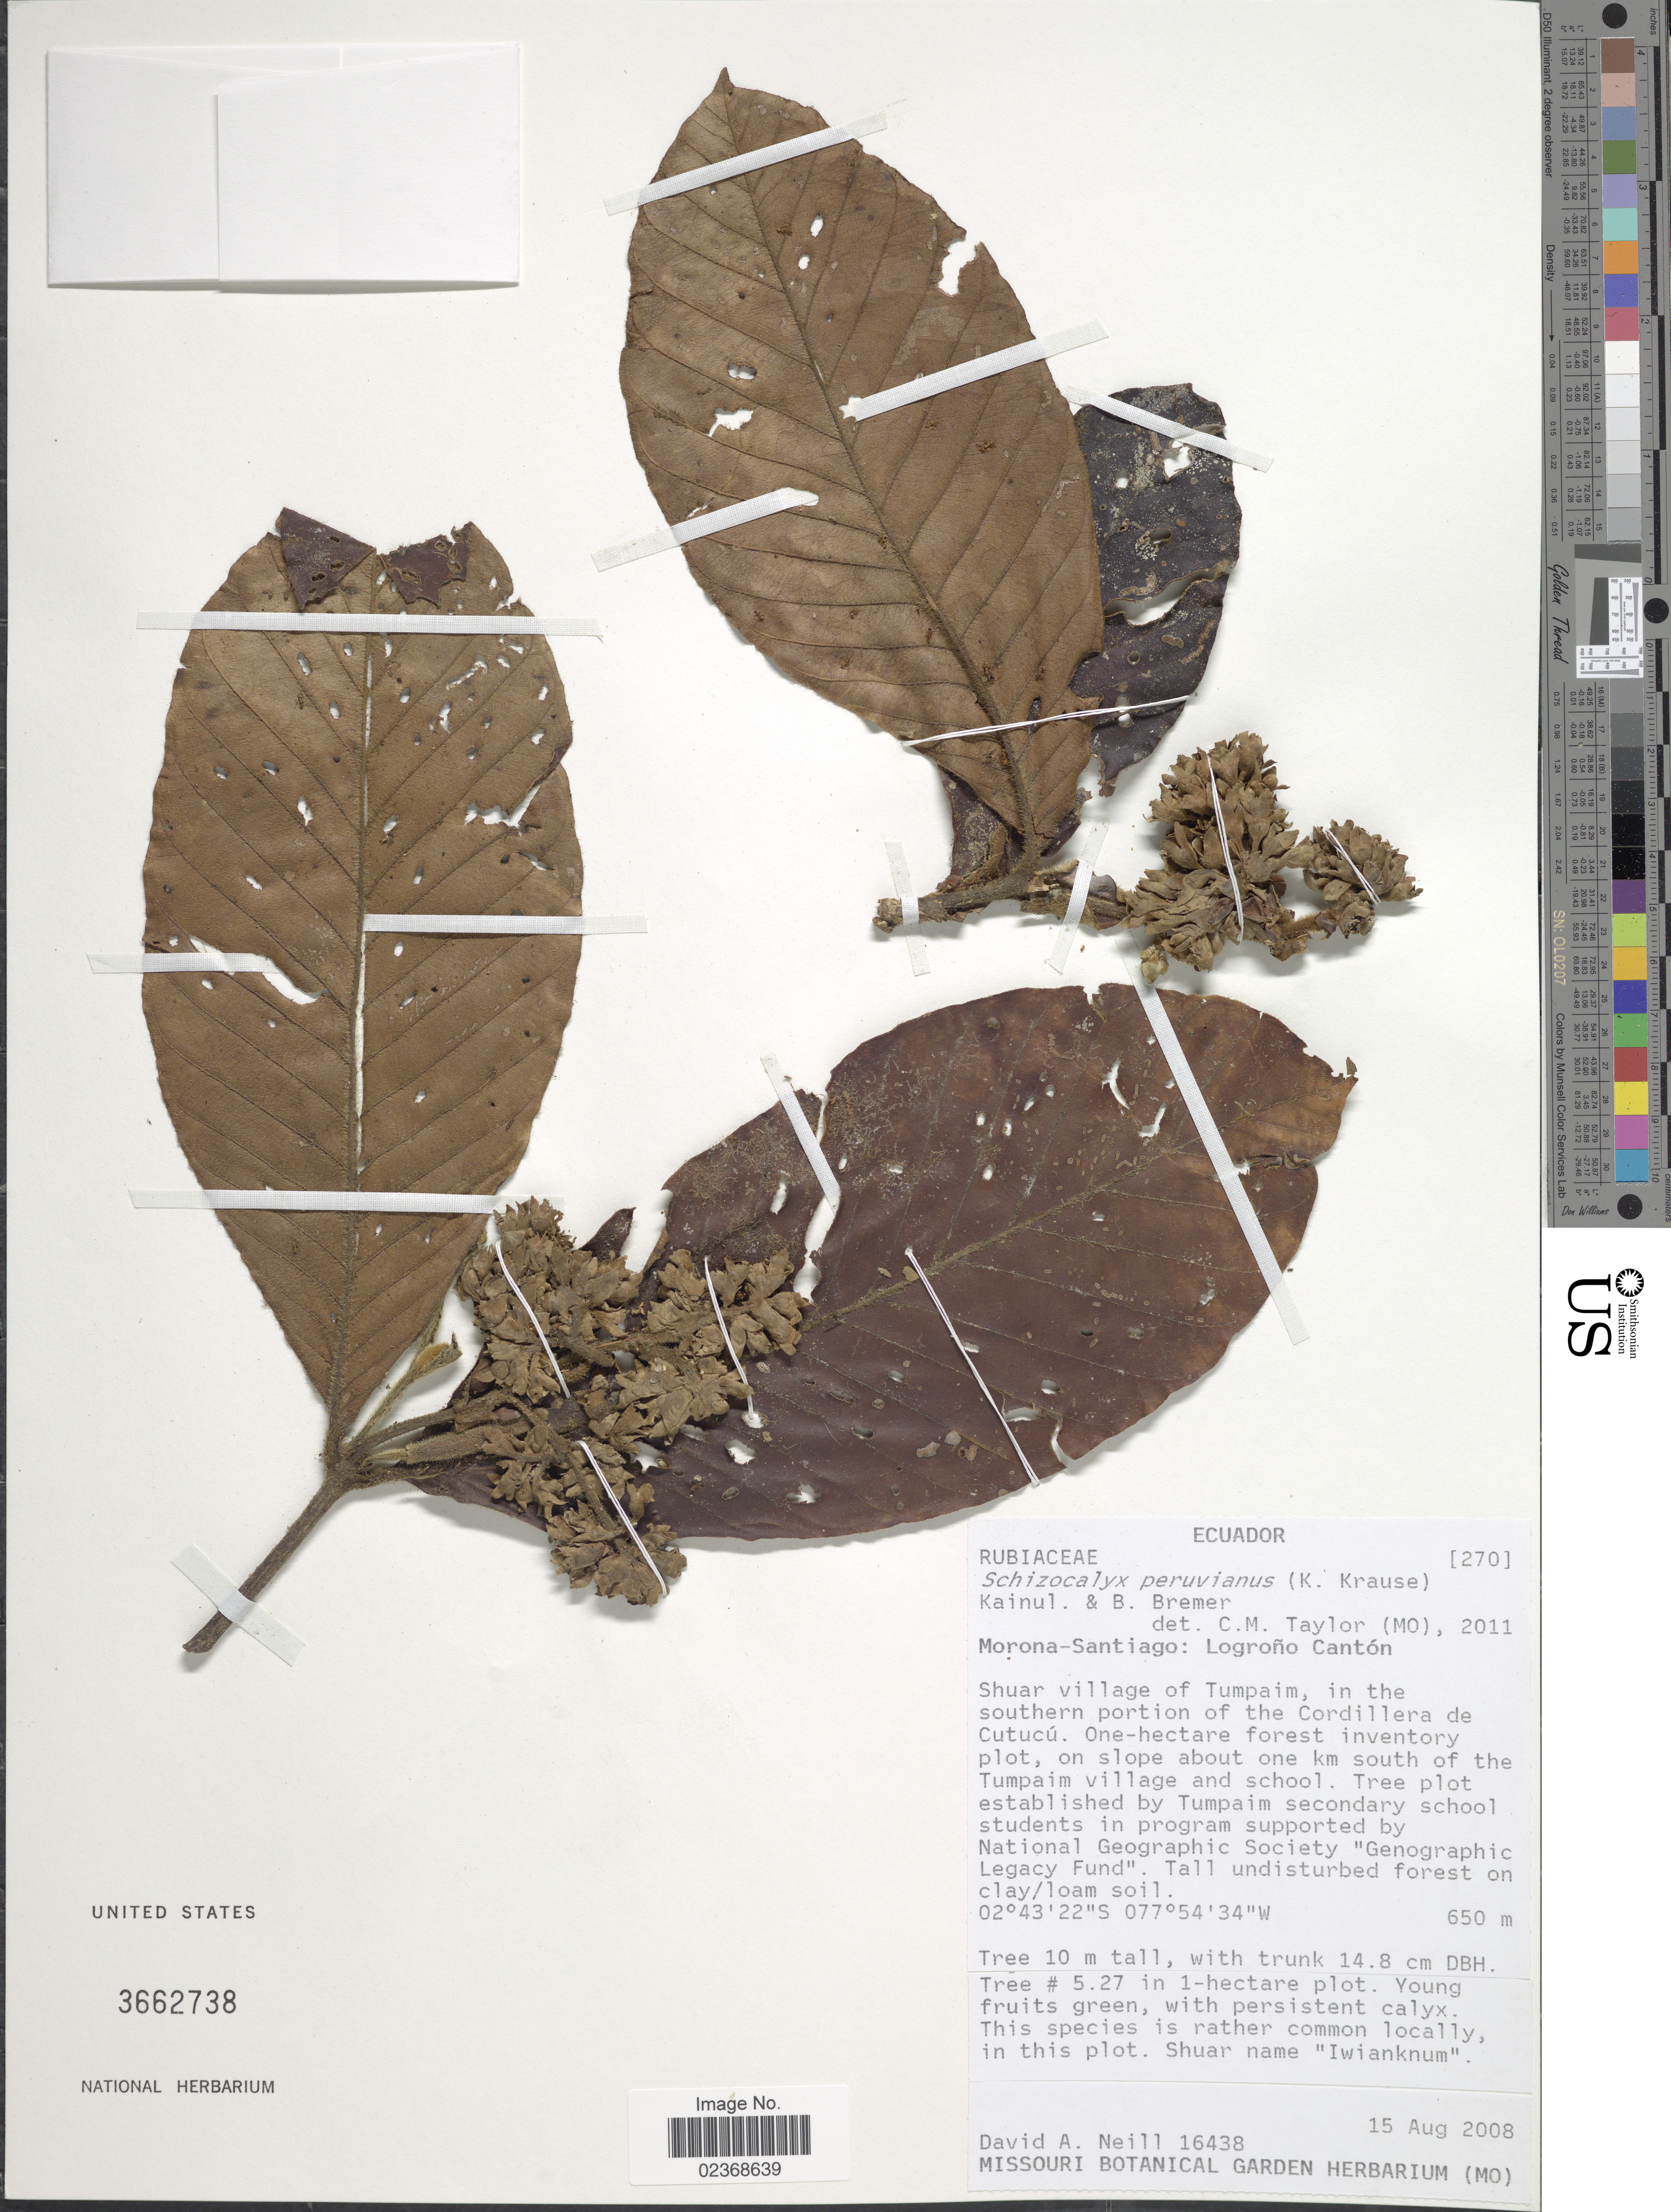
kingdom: Plantae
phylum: Tracheophyta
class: Magnoliopsida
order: Gentianales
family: Rubiaceae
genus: Schizocalyx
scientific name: Schizocalyx peruvianus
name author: (K. Krause) Kainul. & B. Bremer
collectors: D. A. Neill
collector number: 16438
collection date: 2008-08-15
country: Ecuador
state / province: Morona-Santiago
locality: Logrono Canton, Shuar village of Tumpaim, in the southern portion of the Cordillera de Cutucu. One hectare forest inventory plot, on slope about one km south of the Tupaim village and school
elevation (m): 650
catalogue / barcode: US 3662738